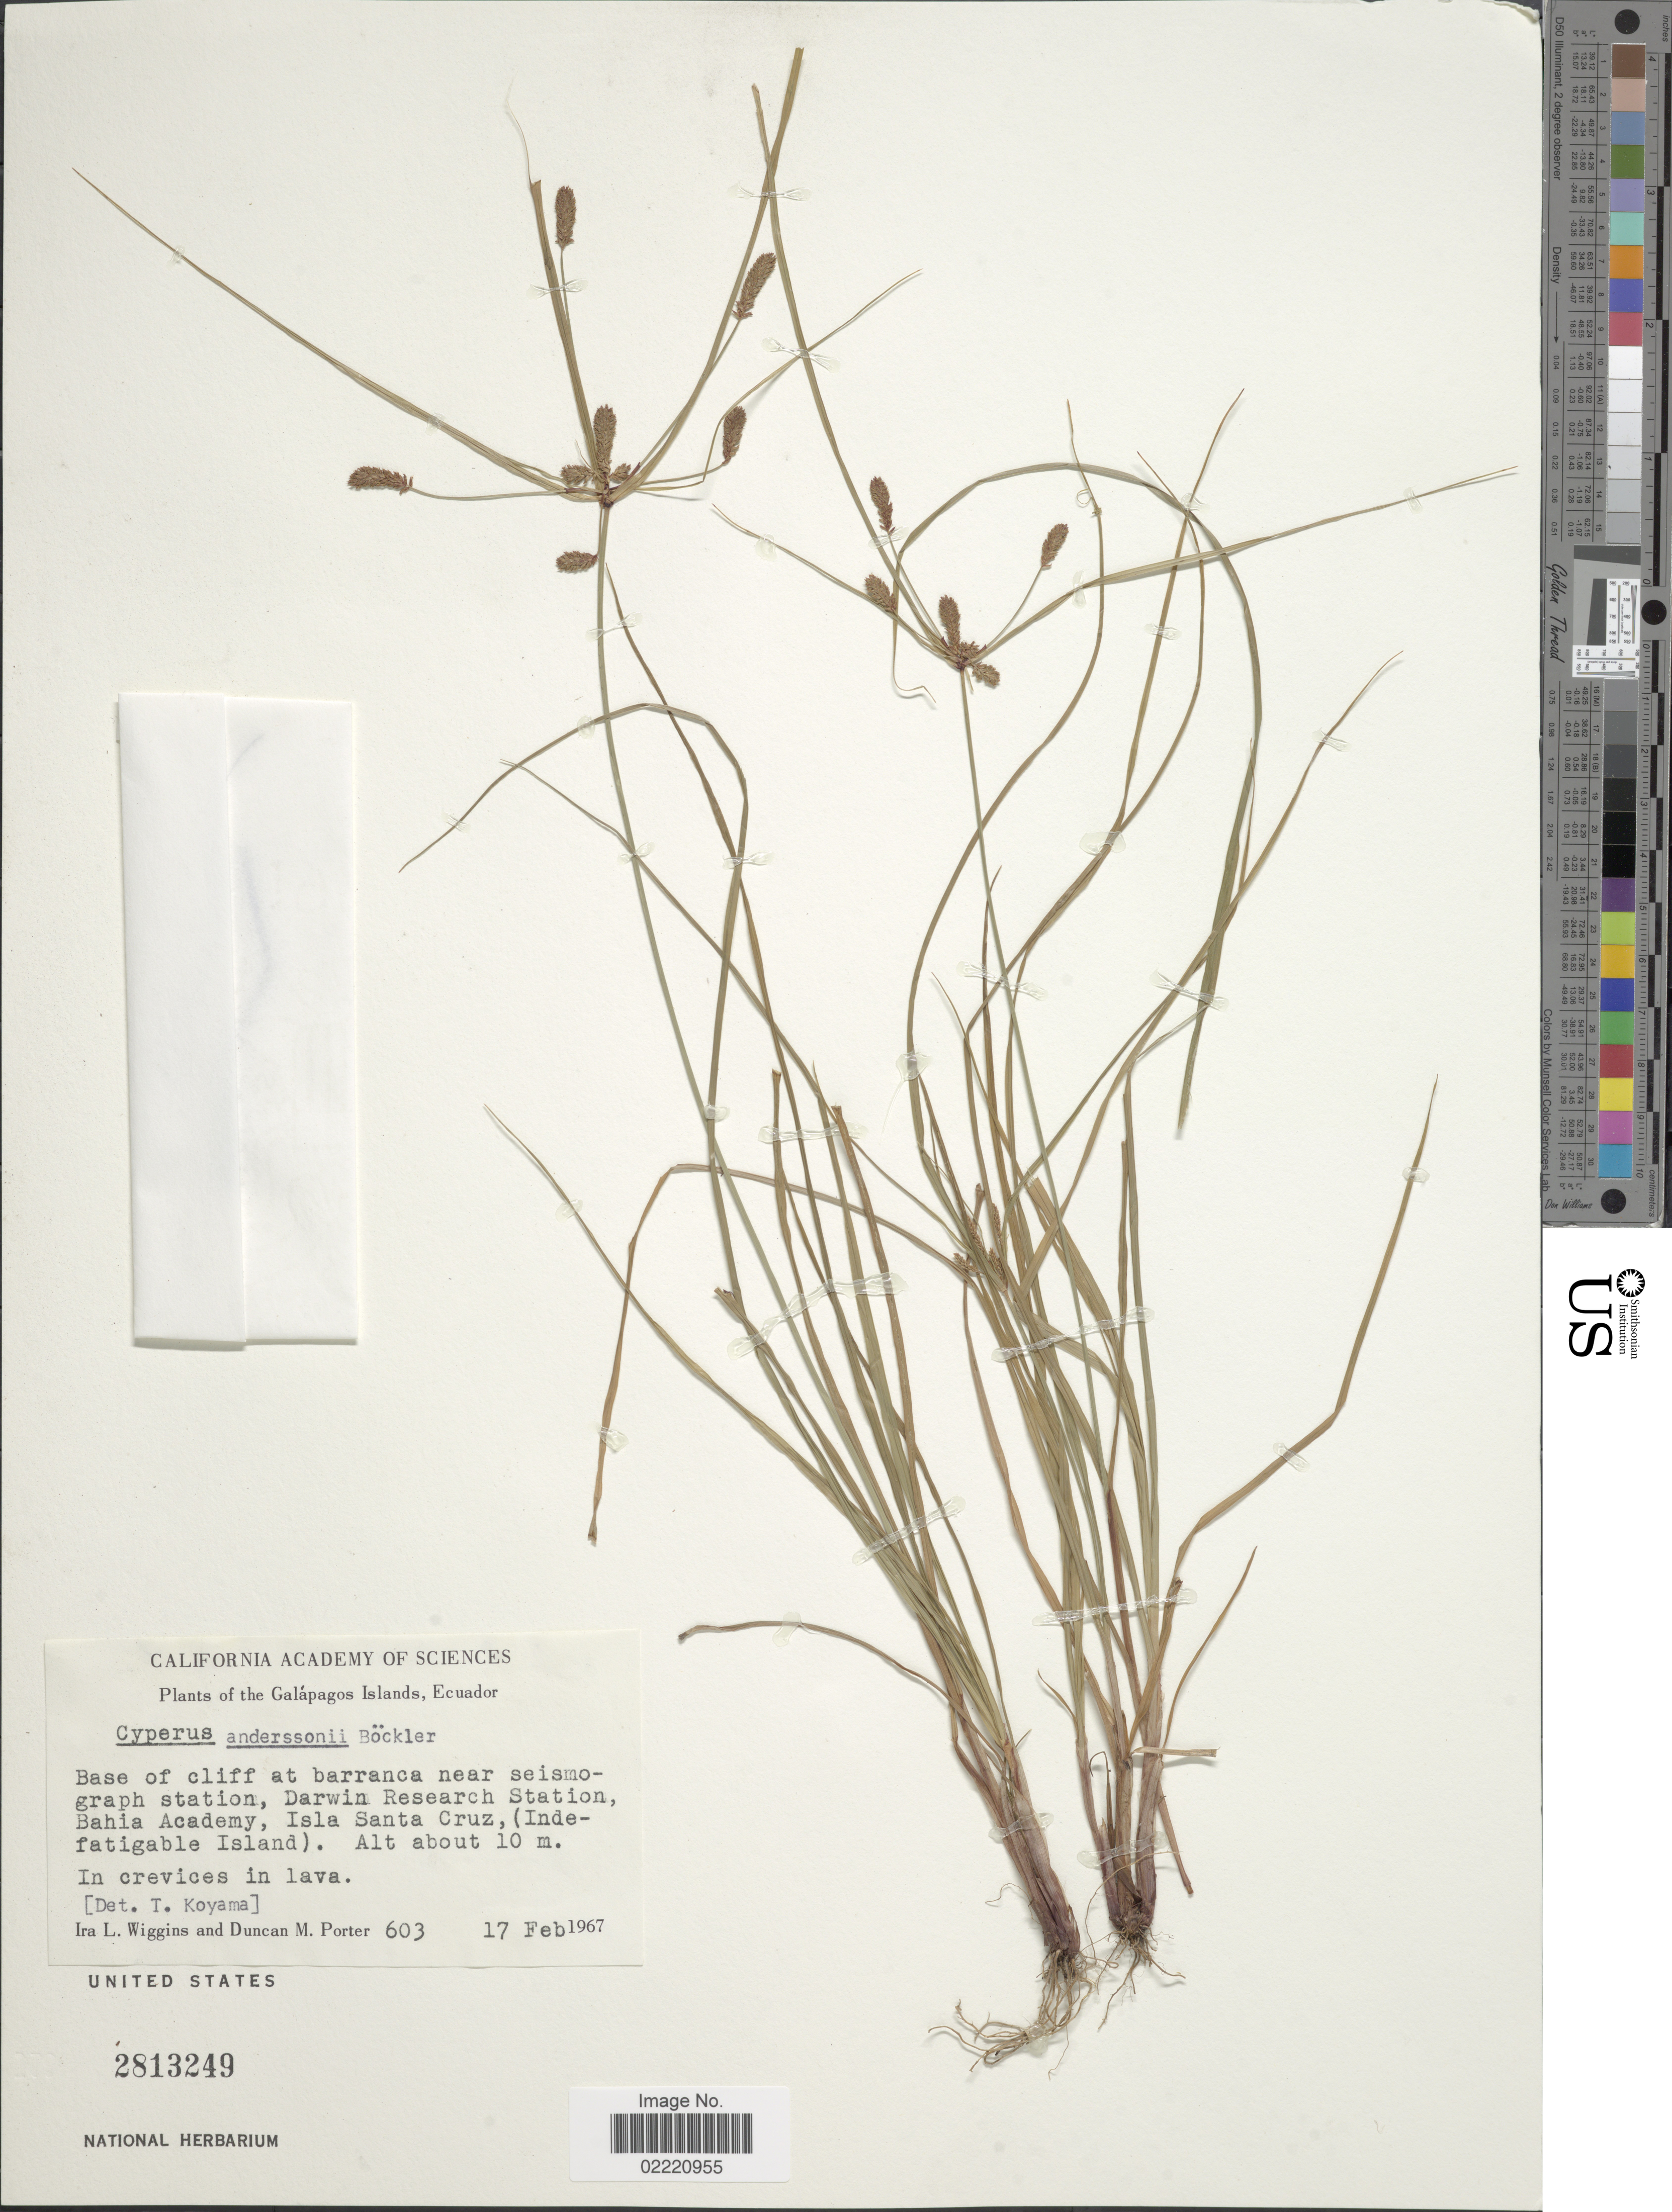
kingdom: Plantae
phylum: Tracheophyta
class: Liliopsida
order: Poales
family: Cyperaceae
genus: Cyperus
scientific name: Cyperus anderssonii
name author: Boeckeler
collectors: I. L. Wiggins & D. Porter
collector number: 603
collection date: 1967-02-17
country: Ecuador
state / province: Colón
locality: The Galapagos Islands, Base of cliff at barranca near seismograph station, Darwin Research Station, Bahia Academy, Isla Santa Cruz, (Indefatigable Island).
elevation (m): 10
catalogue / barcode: US 2813249